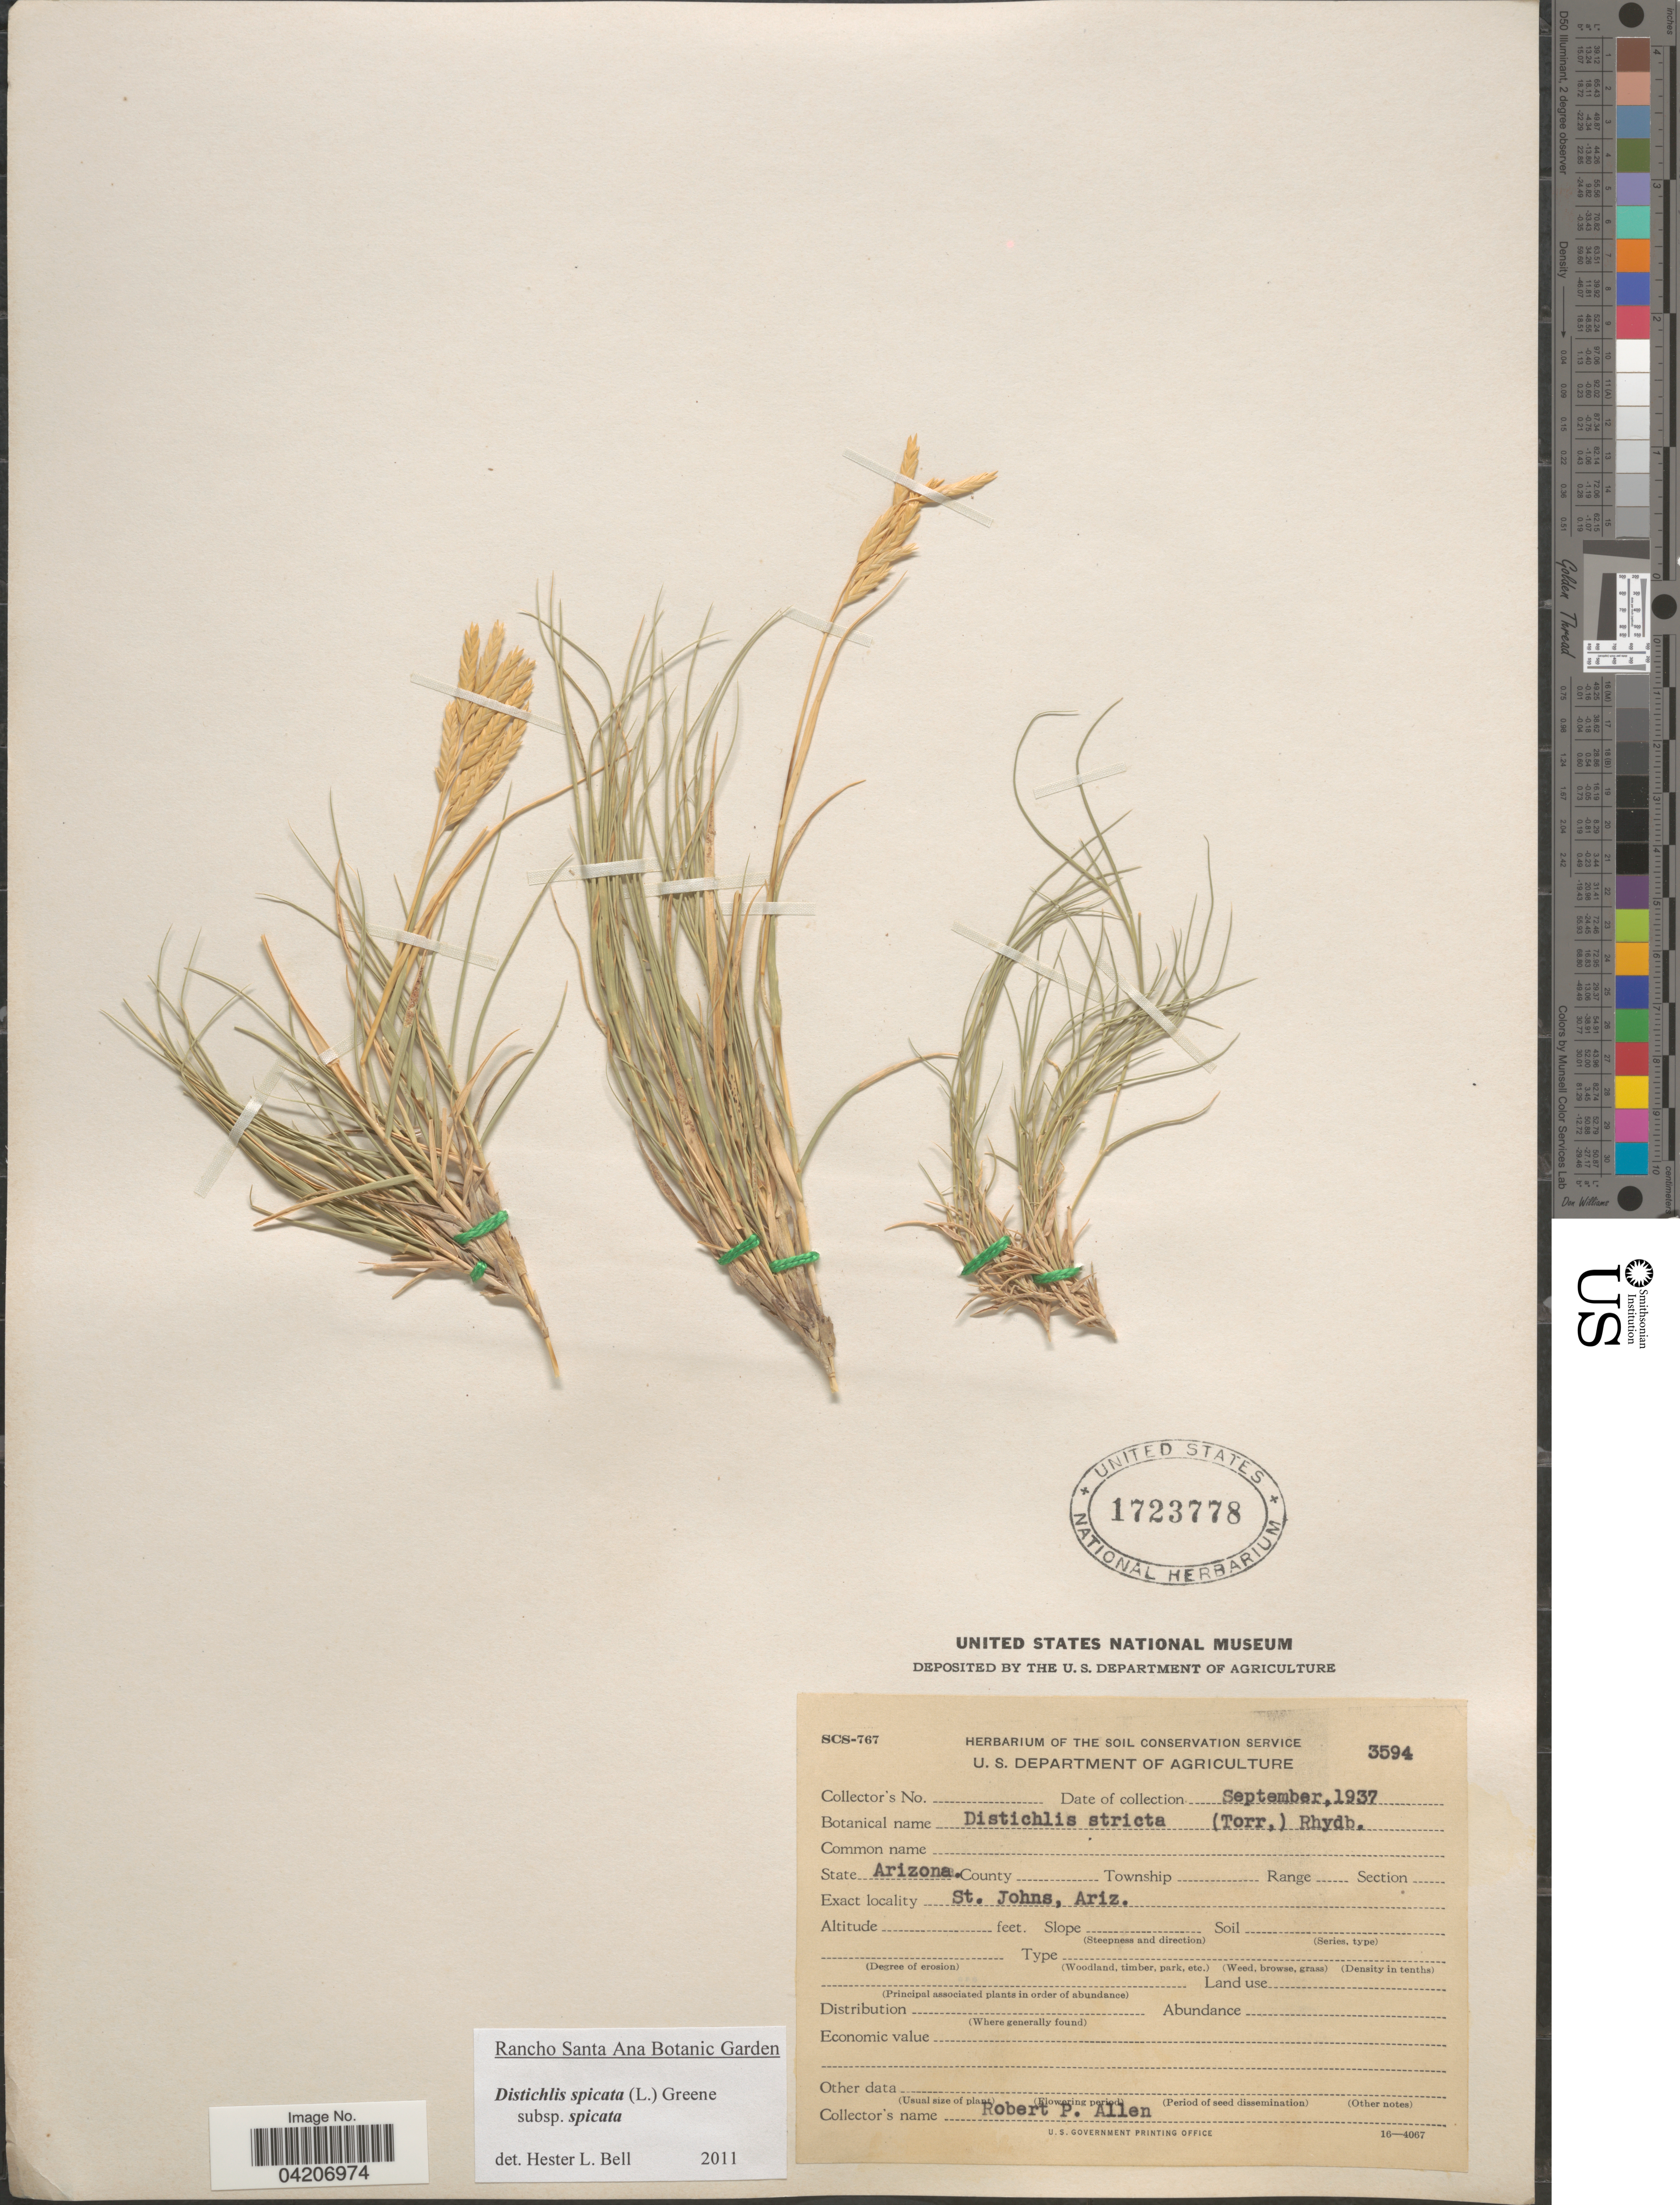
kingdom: Plantae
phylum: Tracheophyta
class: Liliopsida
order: Poales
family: Poaceae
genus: Distichlis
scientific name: Distichlis spicata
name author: (L.) Greene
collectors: R. Allen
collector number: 3594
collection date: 1937-09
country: United States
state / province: Arizona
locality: St. Johns.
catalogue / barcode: US 1723778